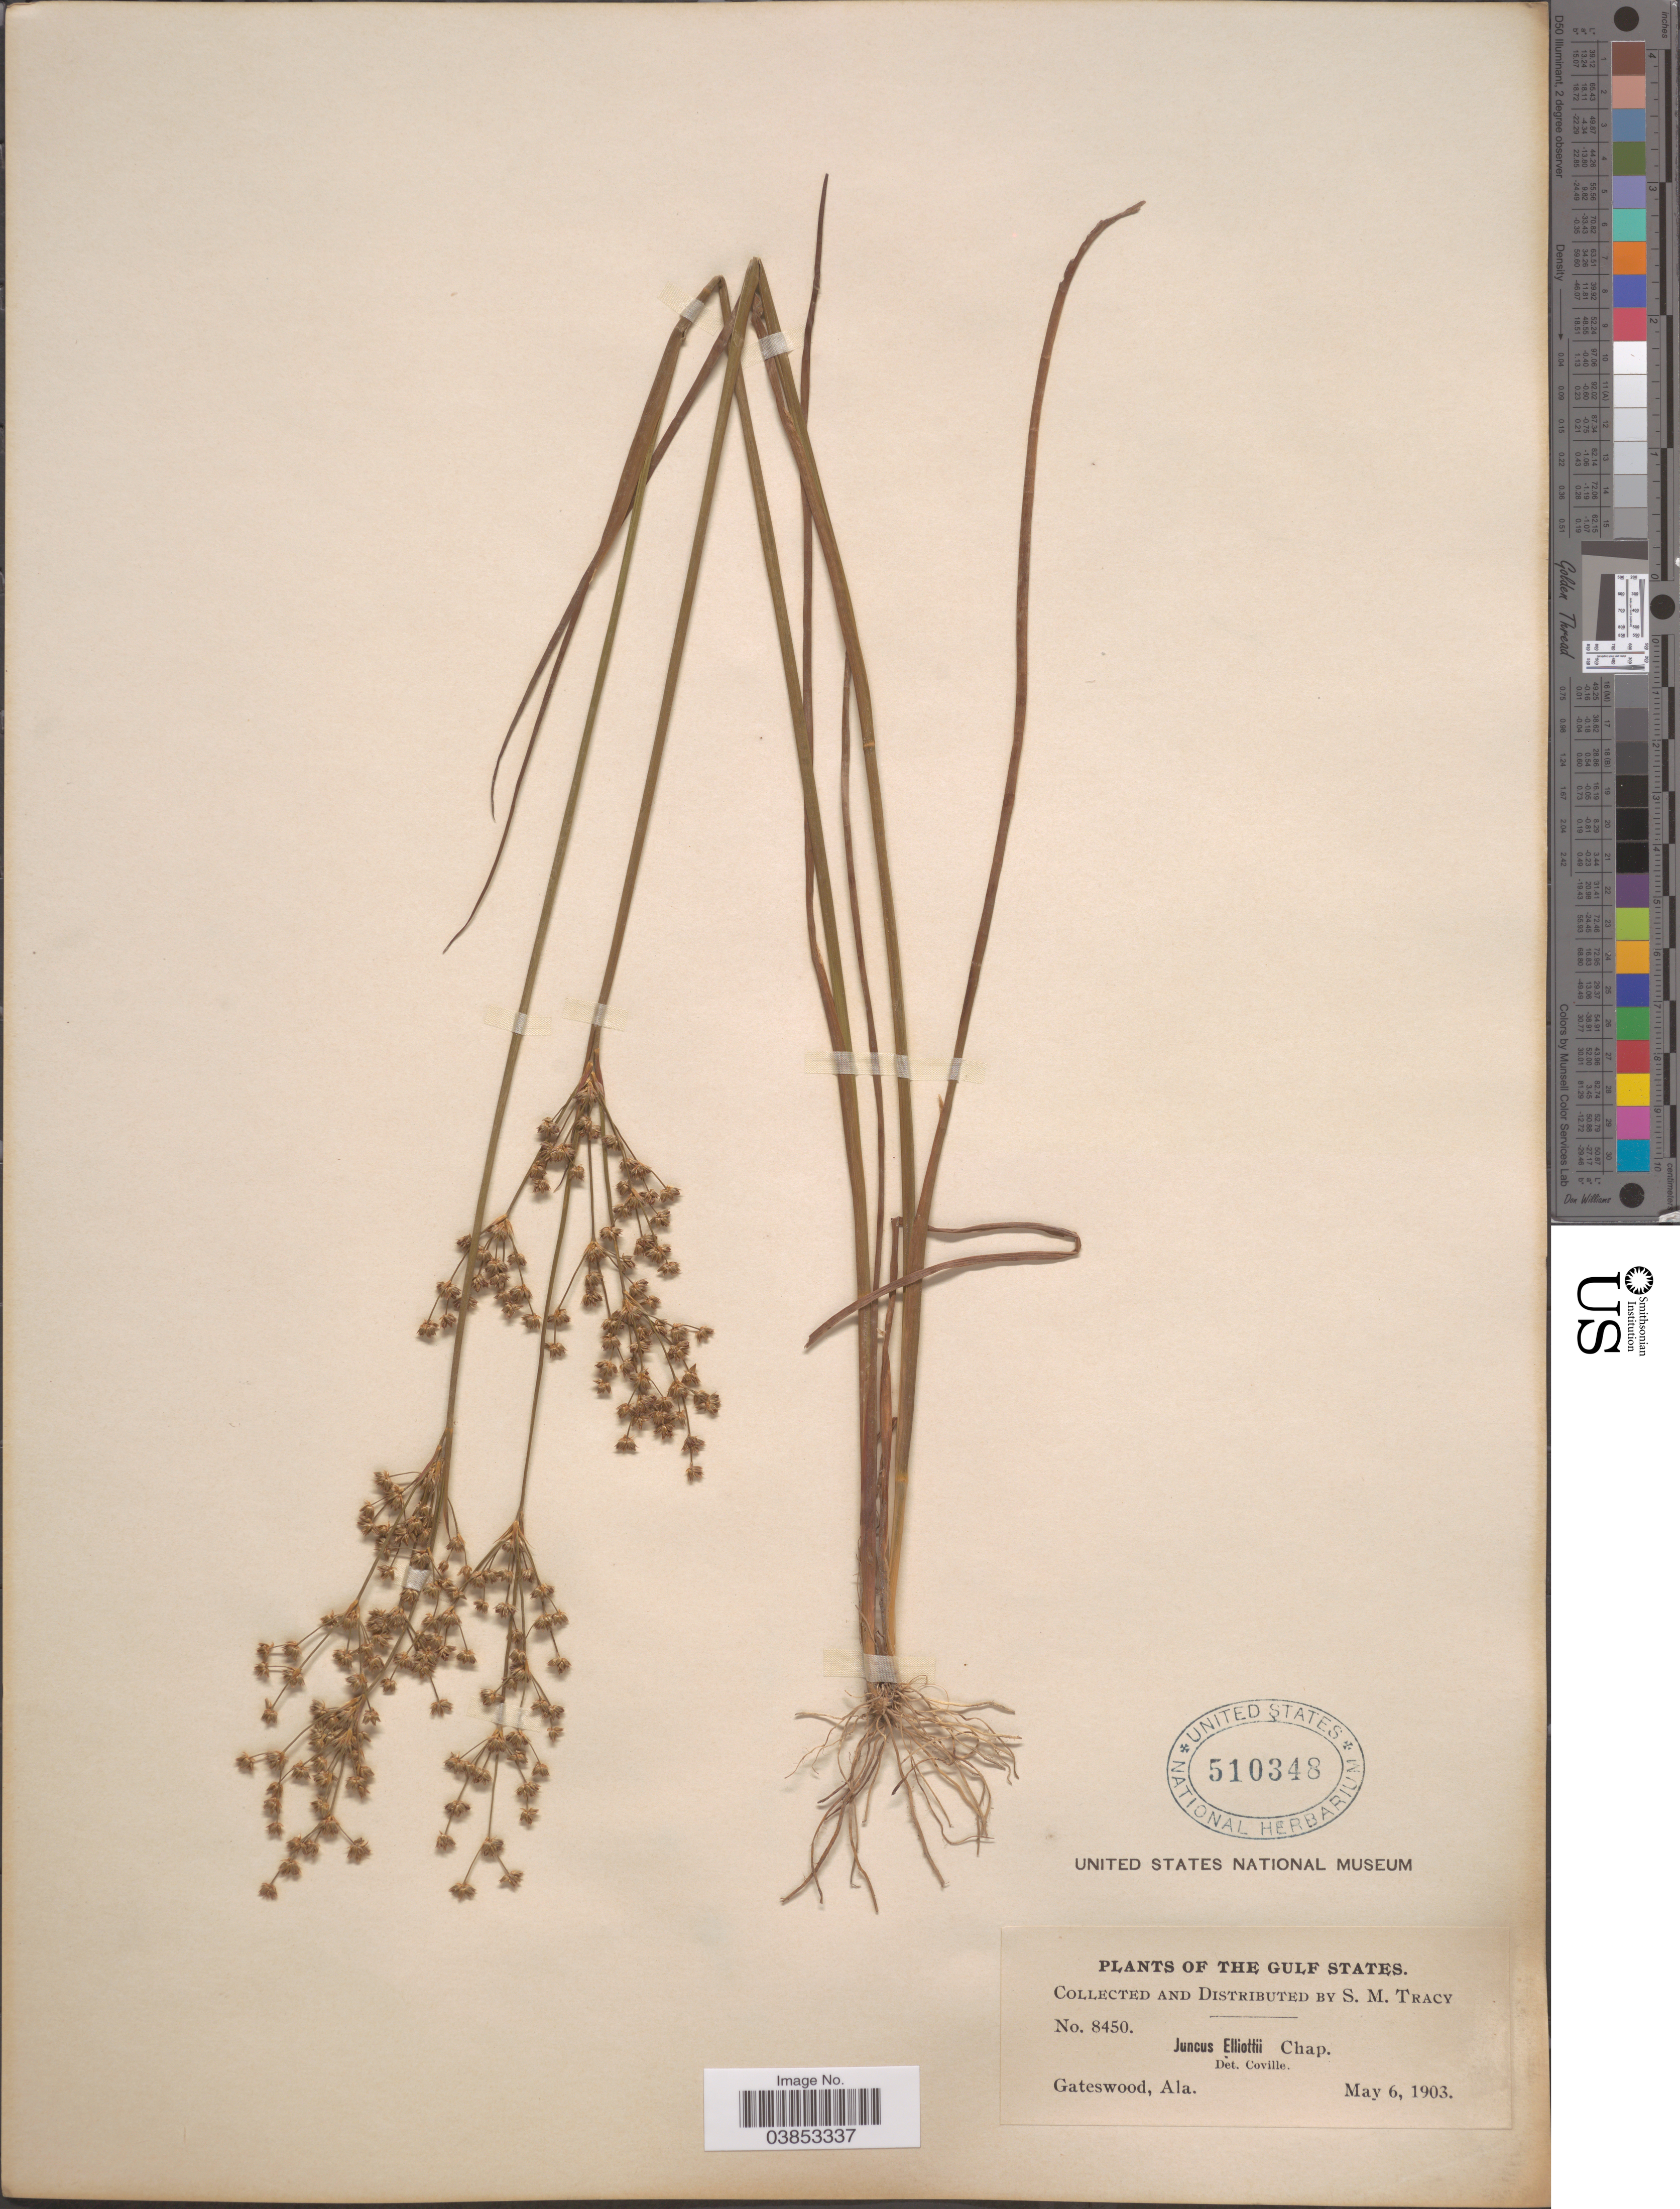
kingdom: Plantae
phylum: Tracheophyta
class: Liliopsida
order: Poales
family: Juncaceae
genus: Juncus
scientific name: Juncus elliottii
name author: Chapm.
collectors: S. M. Tracy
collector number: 8450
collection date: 1903-05-06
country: United States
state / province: Alabama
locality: Gulf States. Gateswood.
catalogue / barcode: US 510348